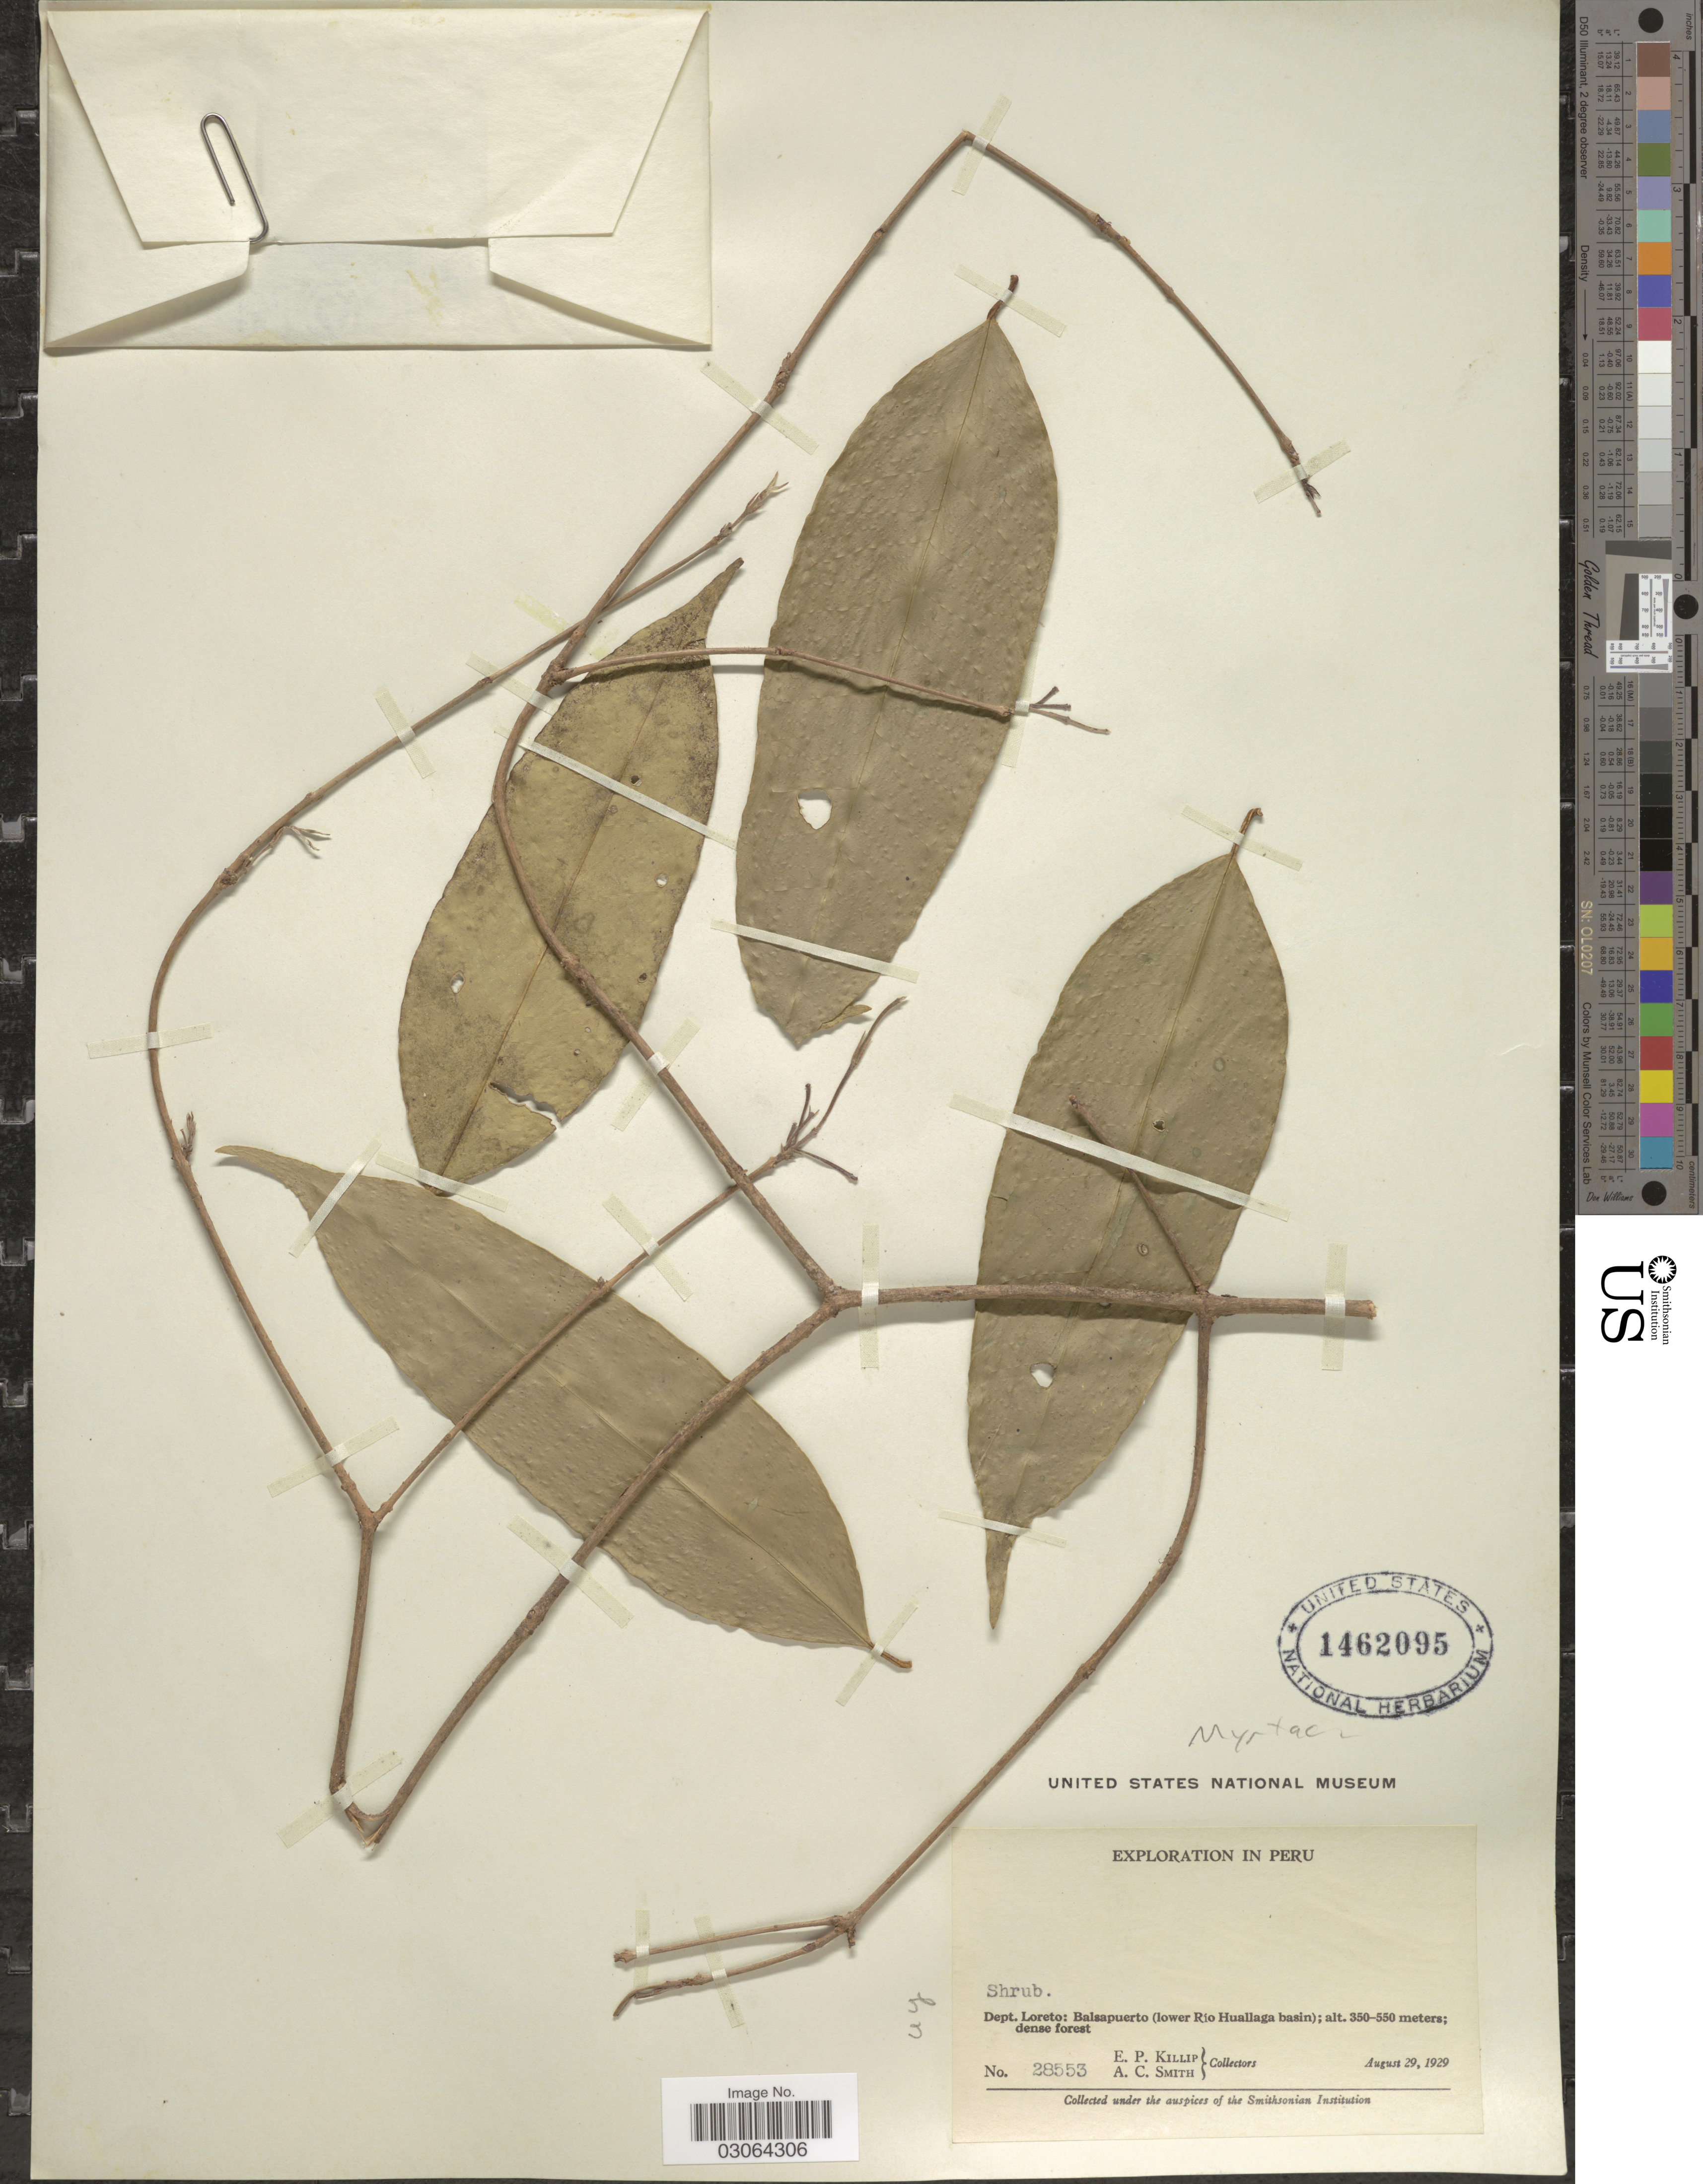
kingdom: Plantae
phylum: Tracheophyta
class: Magnoliopsida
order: Myrtales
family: Myrtaceae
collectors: E. P. Killip & A. C. Smith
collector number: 28553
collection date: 1929-08-29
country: Peru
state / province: Loreto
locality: Balsapuerto (lower Río Huallaga basin).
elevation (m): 350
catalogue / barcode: US 1462095